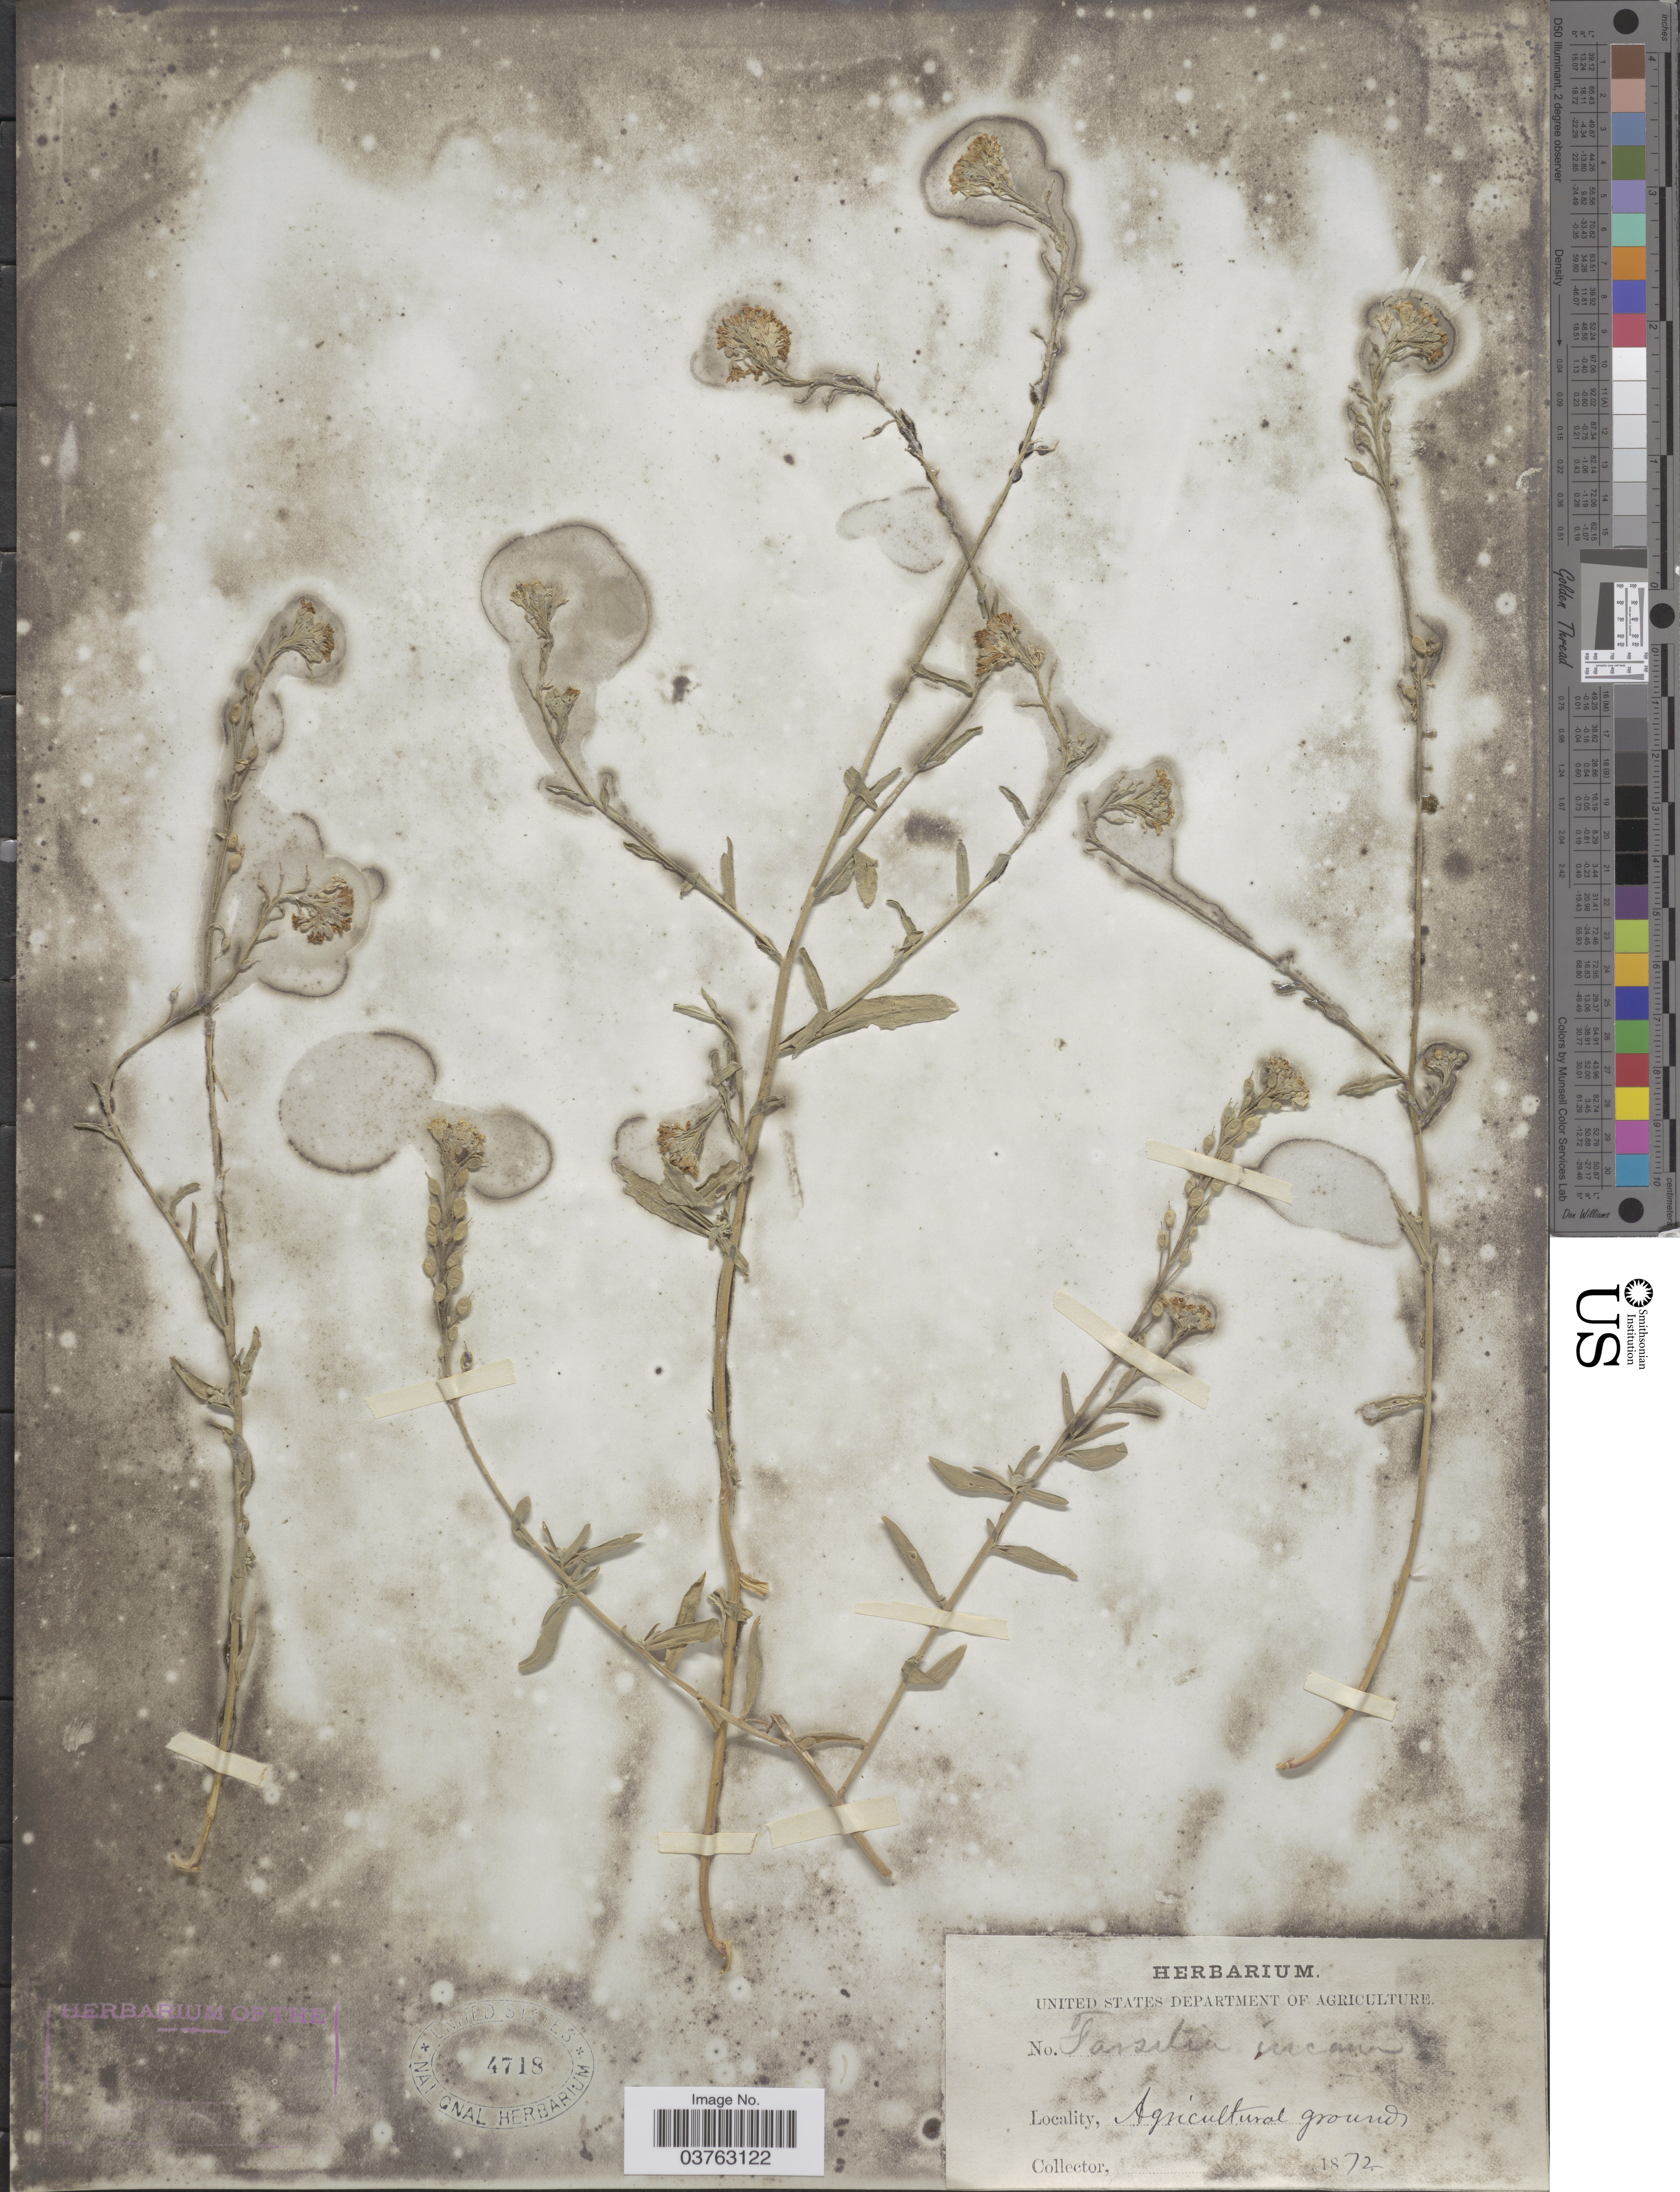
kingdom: Plantae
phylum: Tracheophyta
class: Magnoliopsida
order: Brassicales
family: Brassicaceae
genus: Farsetia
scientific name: Farsetia incana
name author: (L.) W.T. Aiton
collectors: Facchini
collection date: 1872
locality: Agricultural grounds.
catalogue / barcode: US 4718